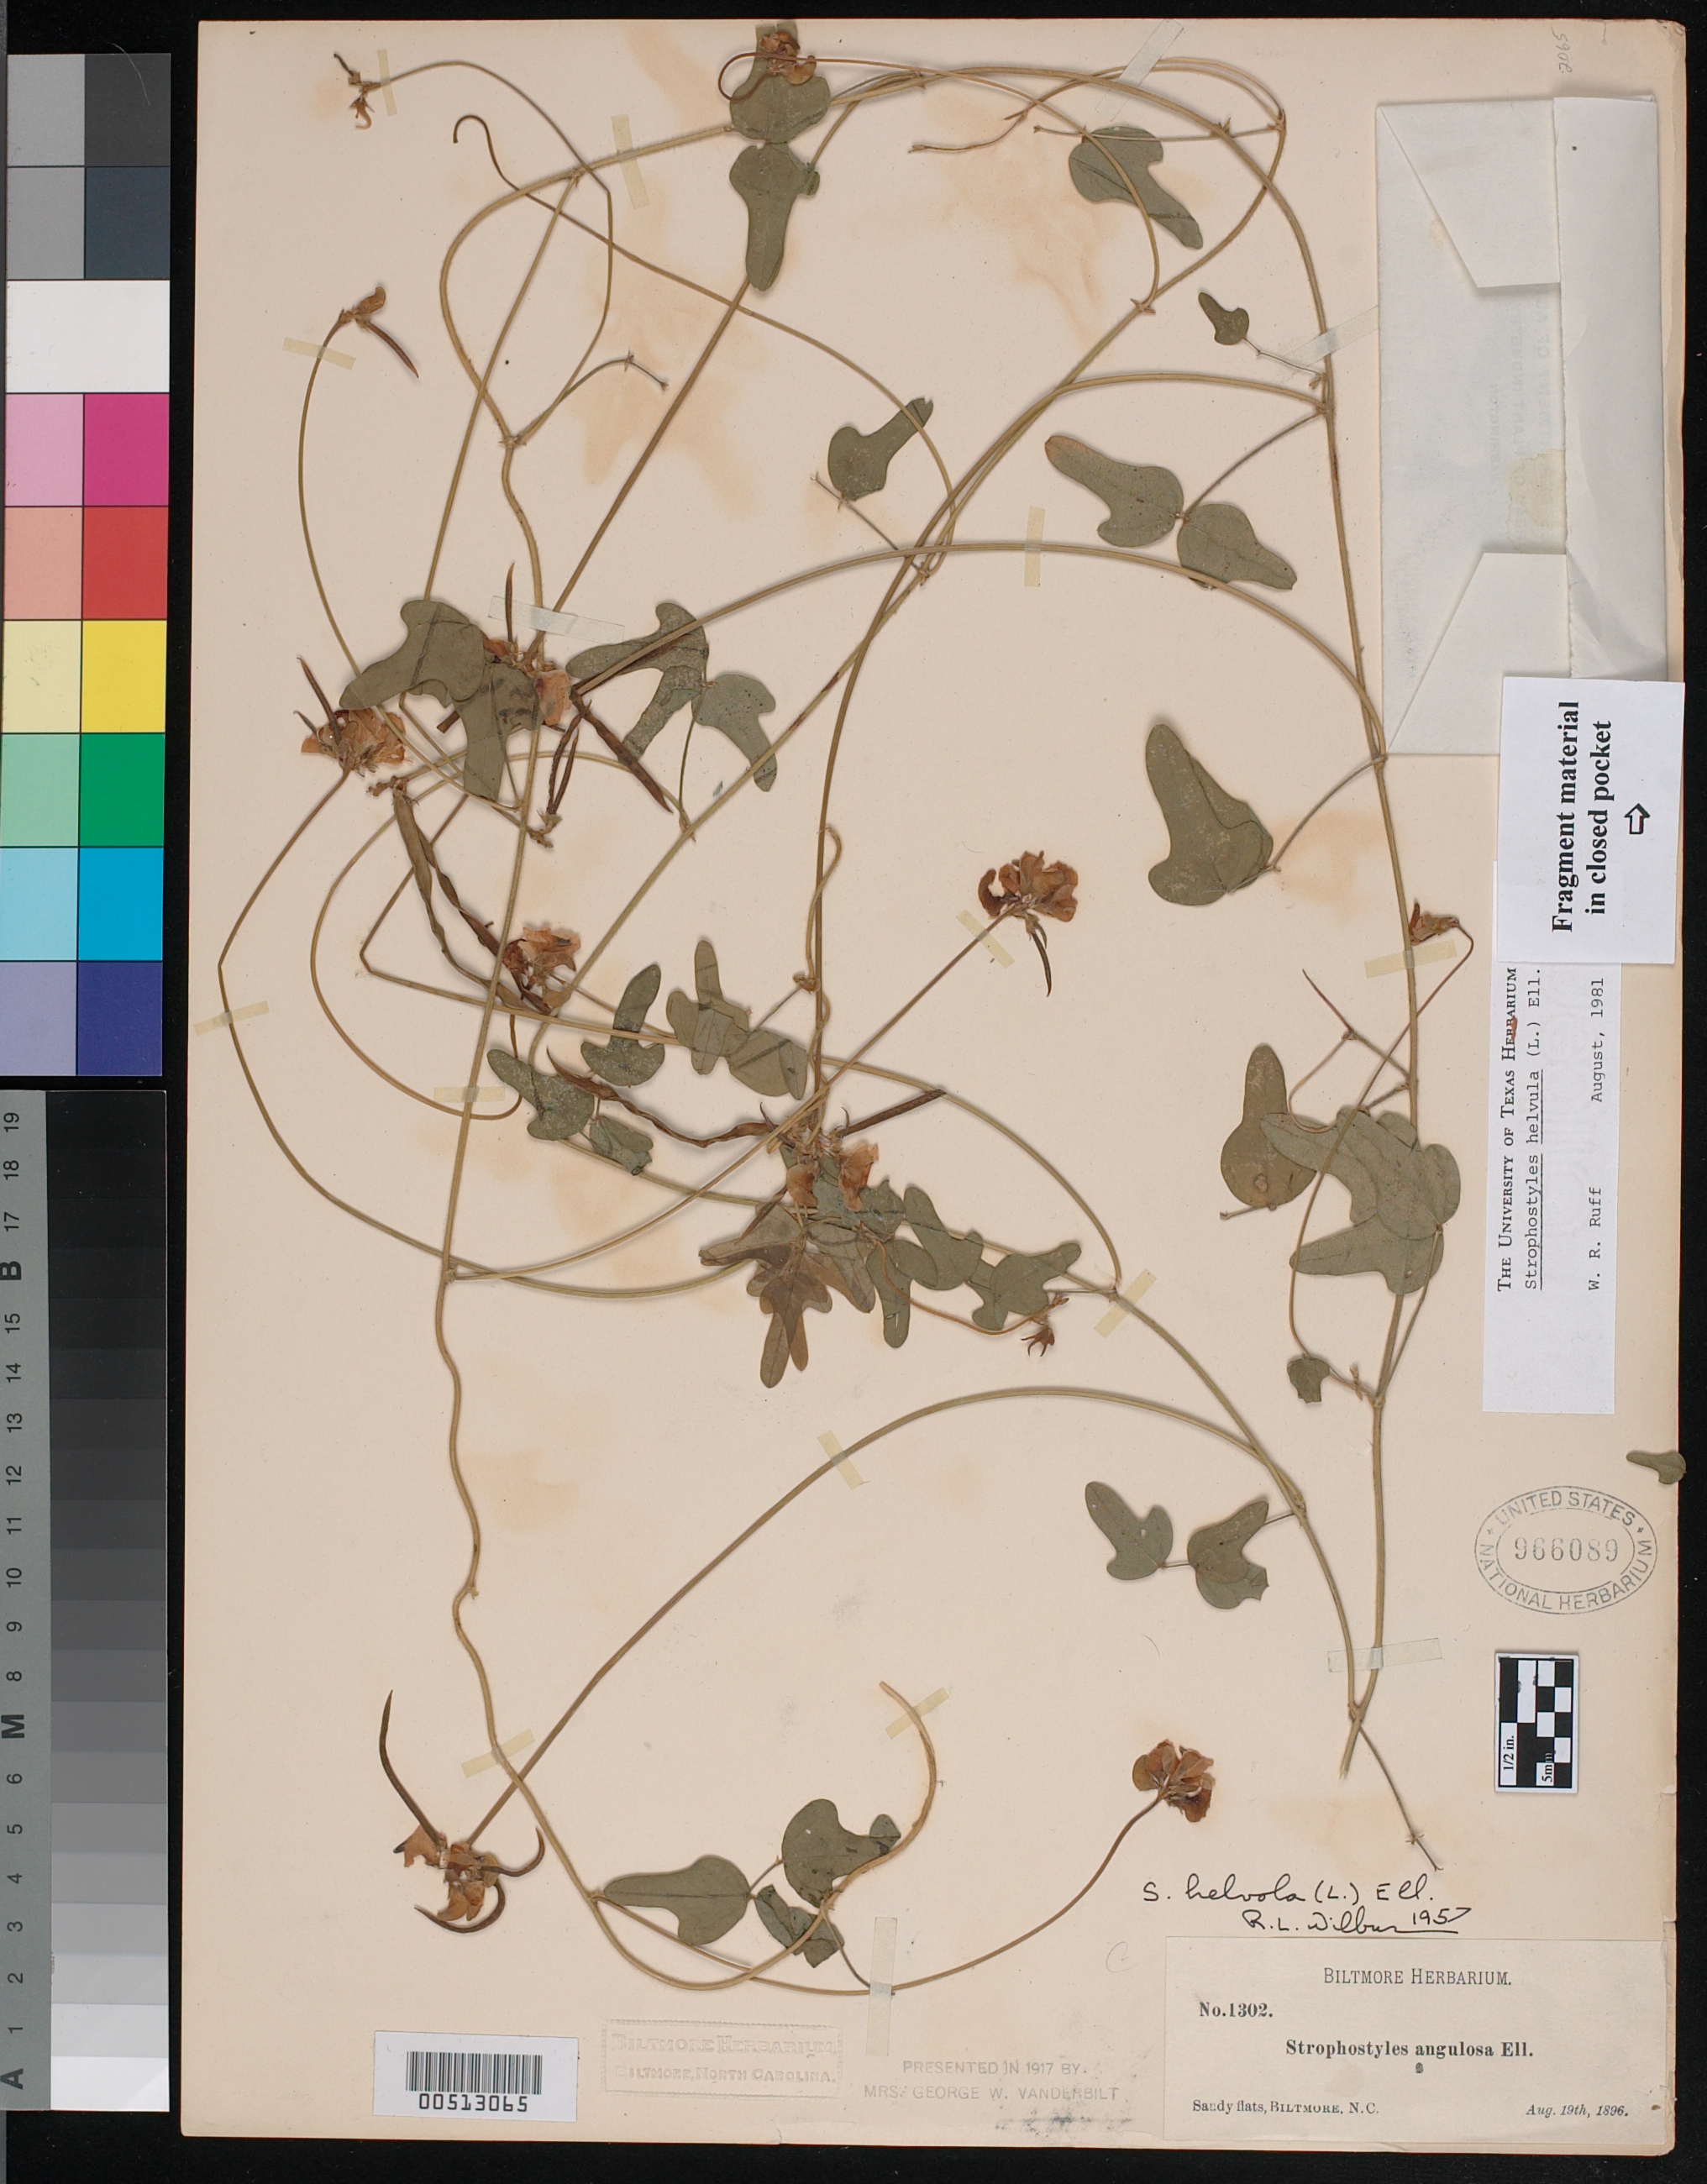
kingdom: Plantae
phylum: Tracheophyta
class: Magnoliopsida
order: Fabales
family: Fabaceae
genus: Phaseolus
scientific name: Phaseolus helvolus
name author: L.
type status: Conserved Type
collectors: ex herb. Biltmore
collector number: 1302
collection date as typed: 19 Aug 1896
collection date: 1896-08-19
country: United States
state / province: North Carolina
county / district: Buncombe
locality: Biltmore, sandy flats.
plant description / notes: Conserved name & type proposed by Verdcourt, Taxon 46(2): 357 (1997); approved, Spermatophyta Committee, Brummitt, Taxon 48: 369 (1999); ratified, General Committee, Nicolson, Taxon 48: 377 (1999). [Note: A different conserved type, J.B. Nelson 11140, has been proposed by Delgado-Salinas & Lavin, Taxon 53(3): 839 (2004)]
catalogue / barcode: US 966089